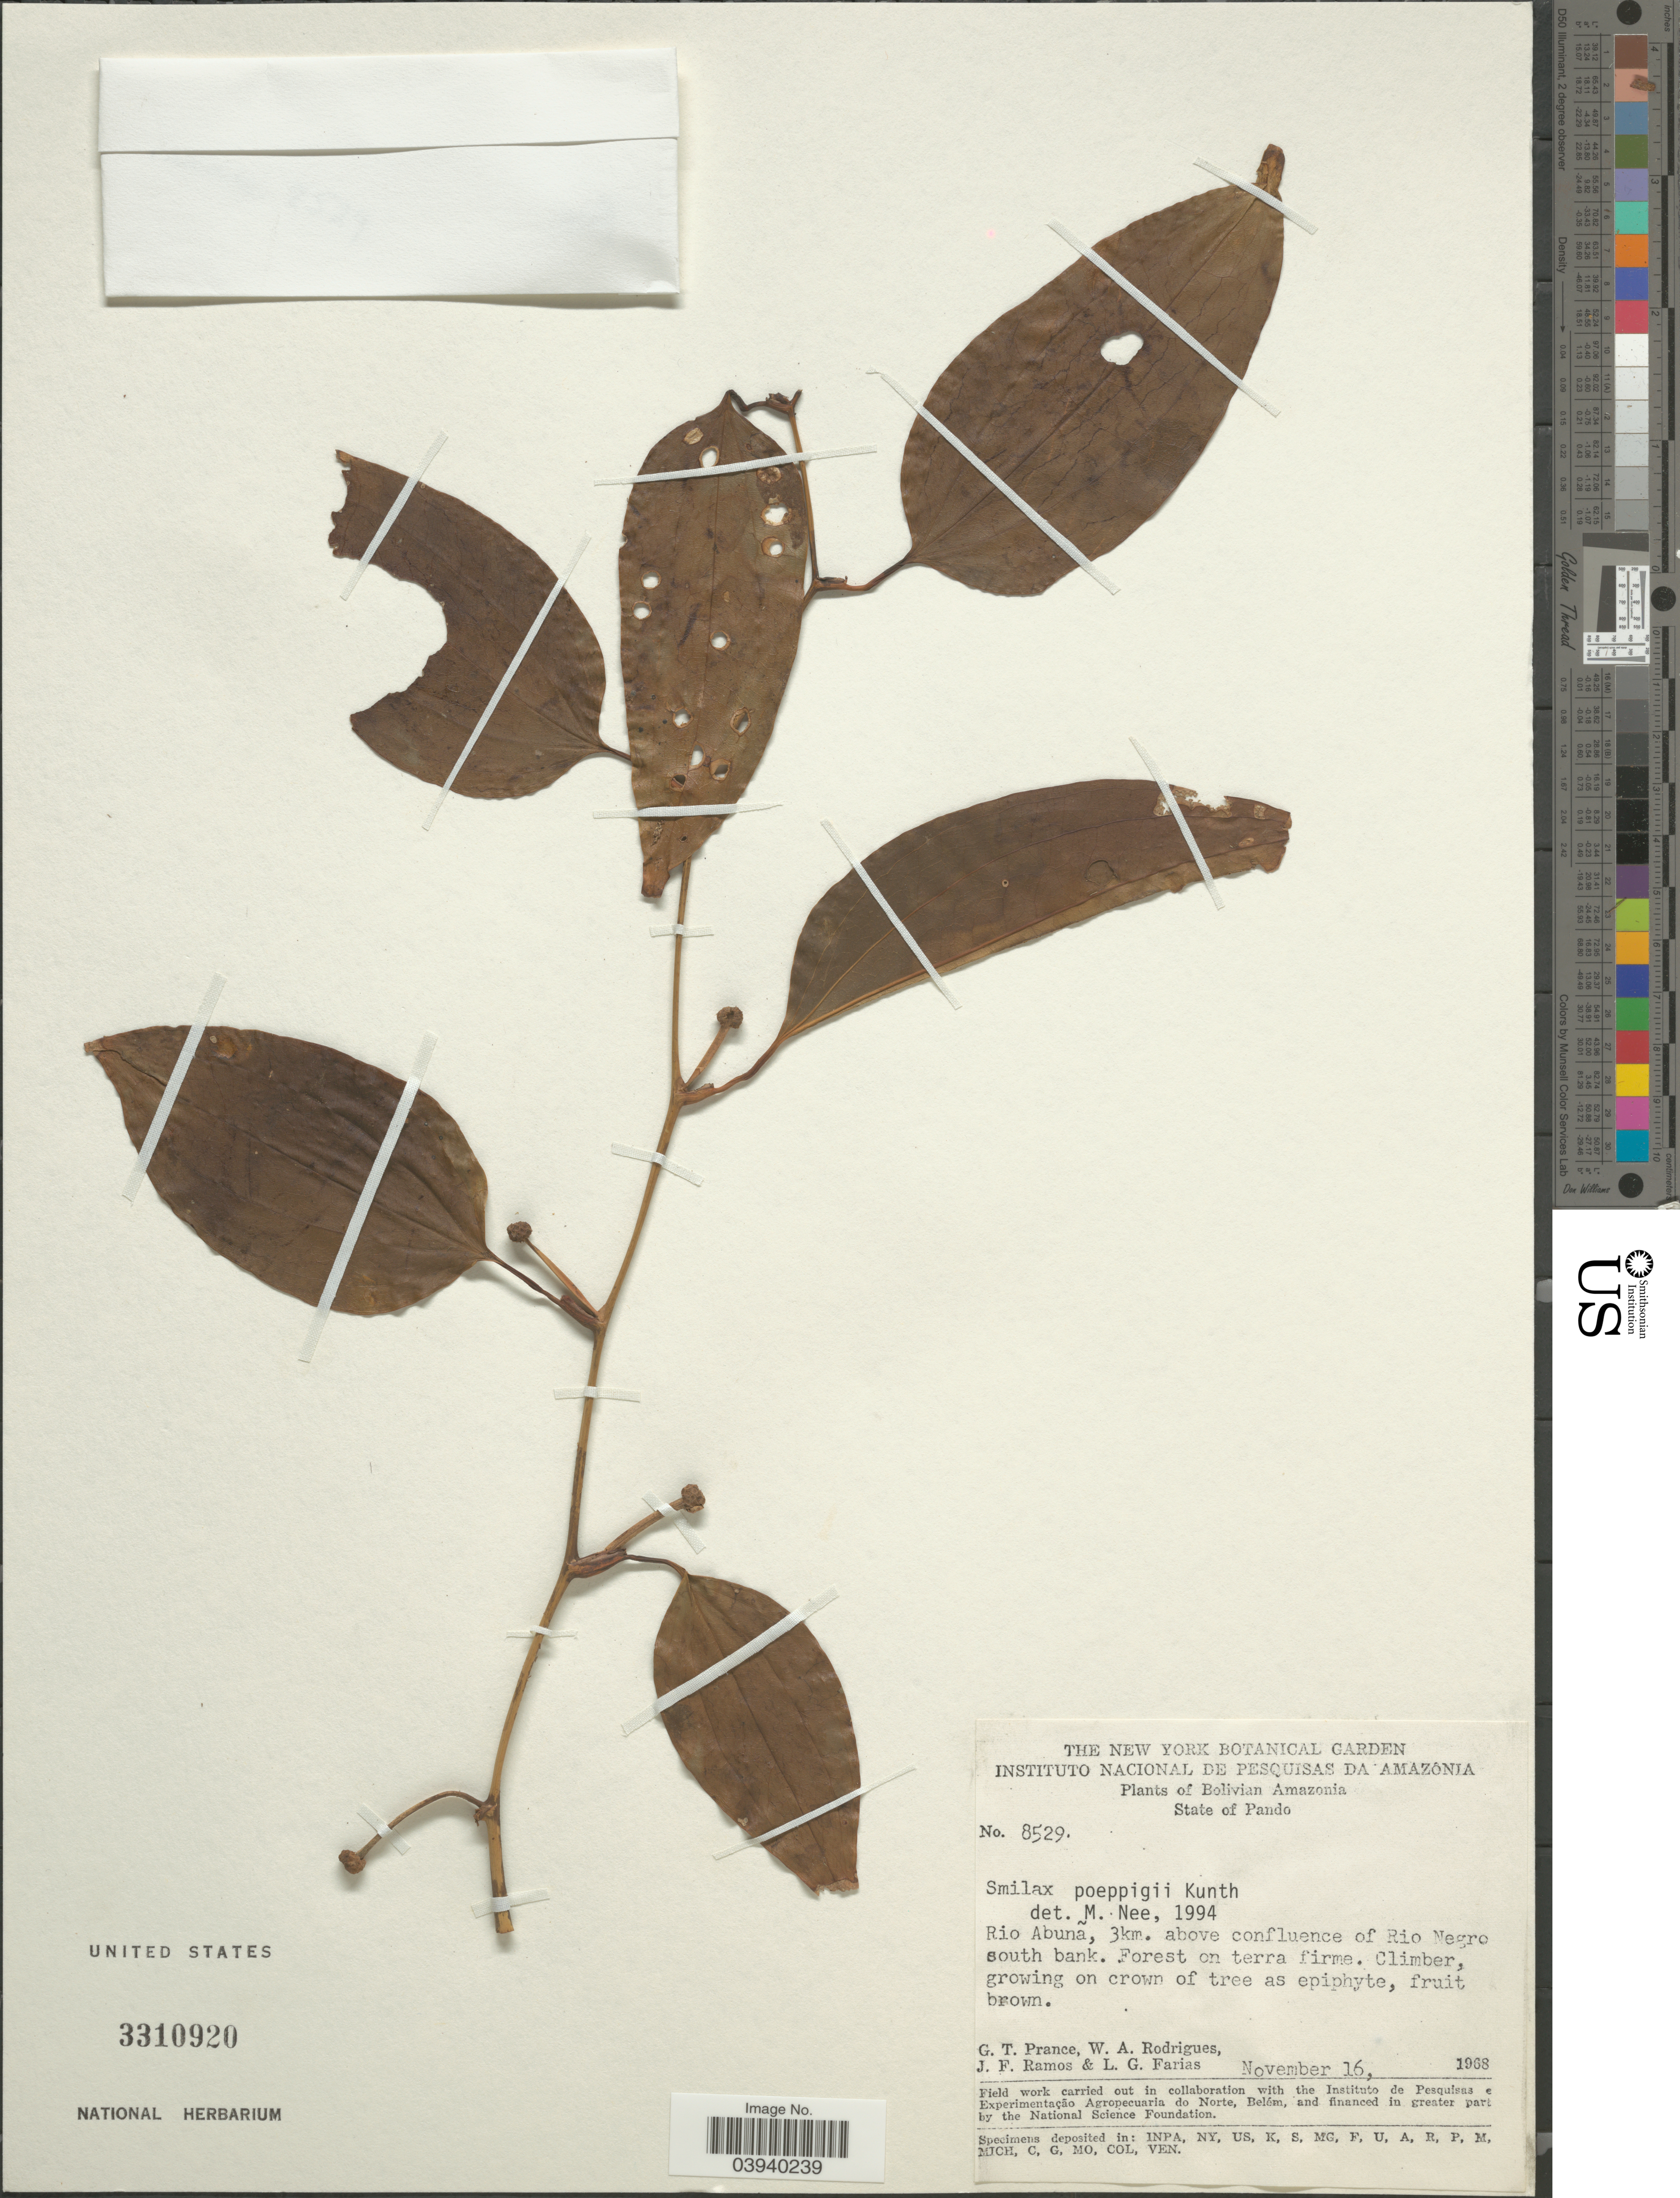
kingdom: Plantae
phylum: Tracheophyta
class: Liliopsida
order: Liliales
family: Smilacaceae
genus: Smilax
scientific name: Smilax poeppigii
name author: Kunth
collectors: G. T. Prance, W. A. Rodrigues, J. F. Ramos & L. G. Farias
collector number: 8529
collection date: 1968-11-16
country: Bolivia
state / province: Pando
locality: Bolivian Amazonia. Rio Abuña, 3km. above confluence of Rio Negro south bank.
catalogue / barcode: US 3310920